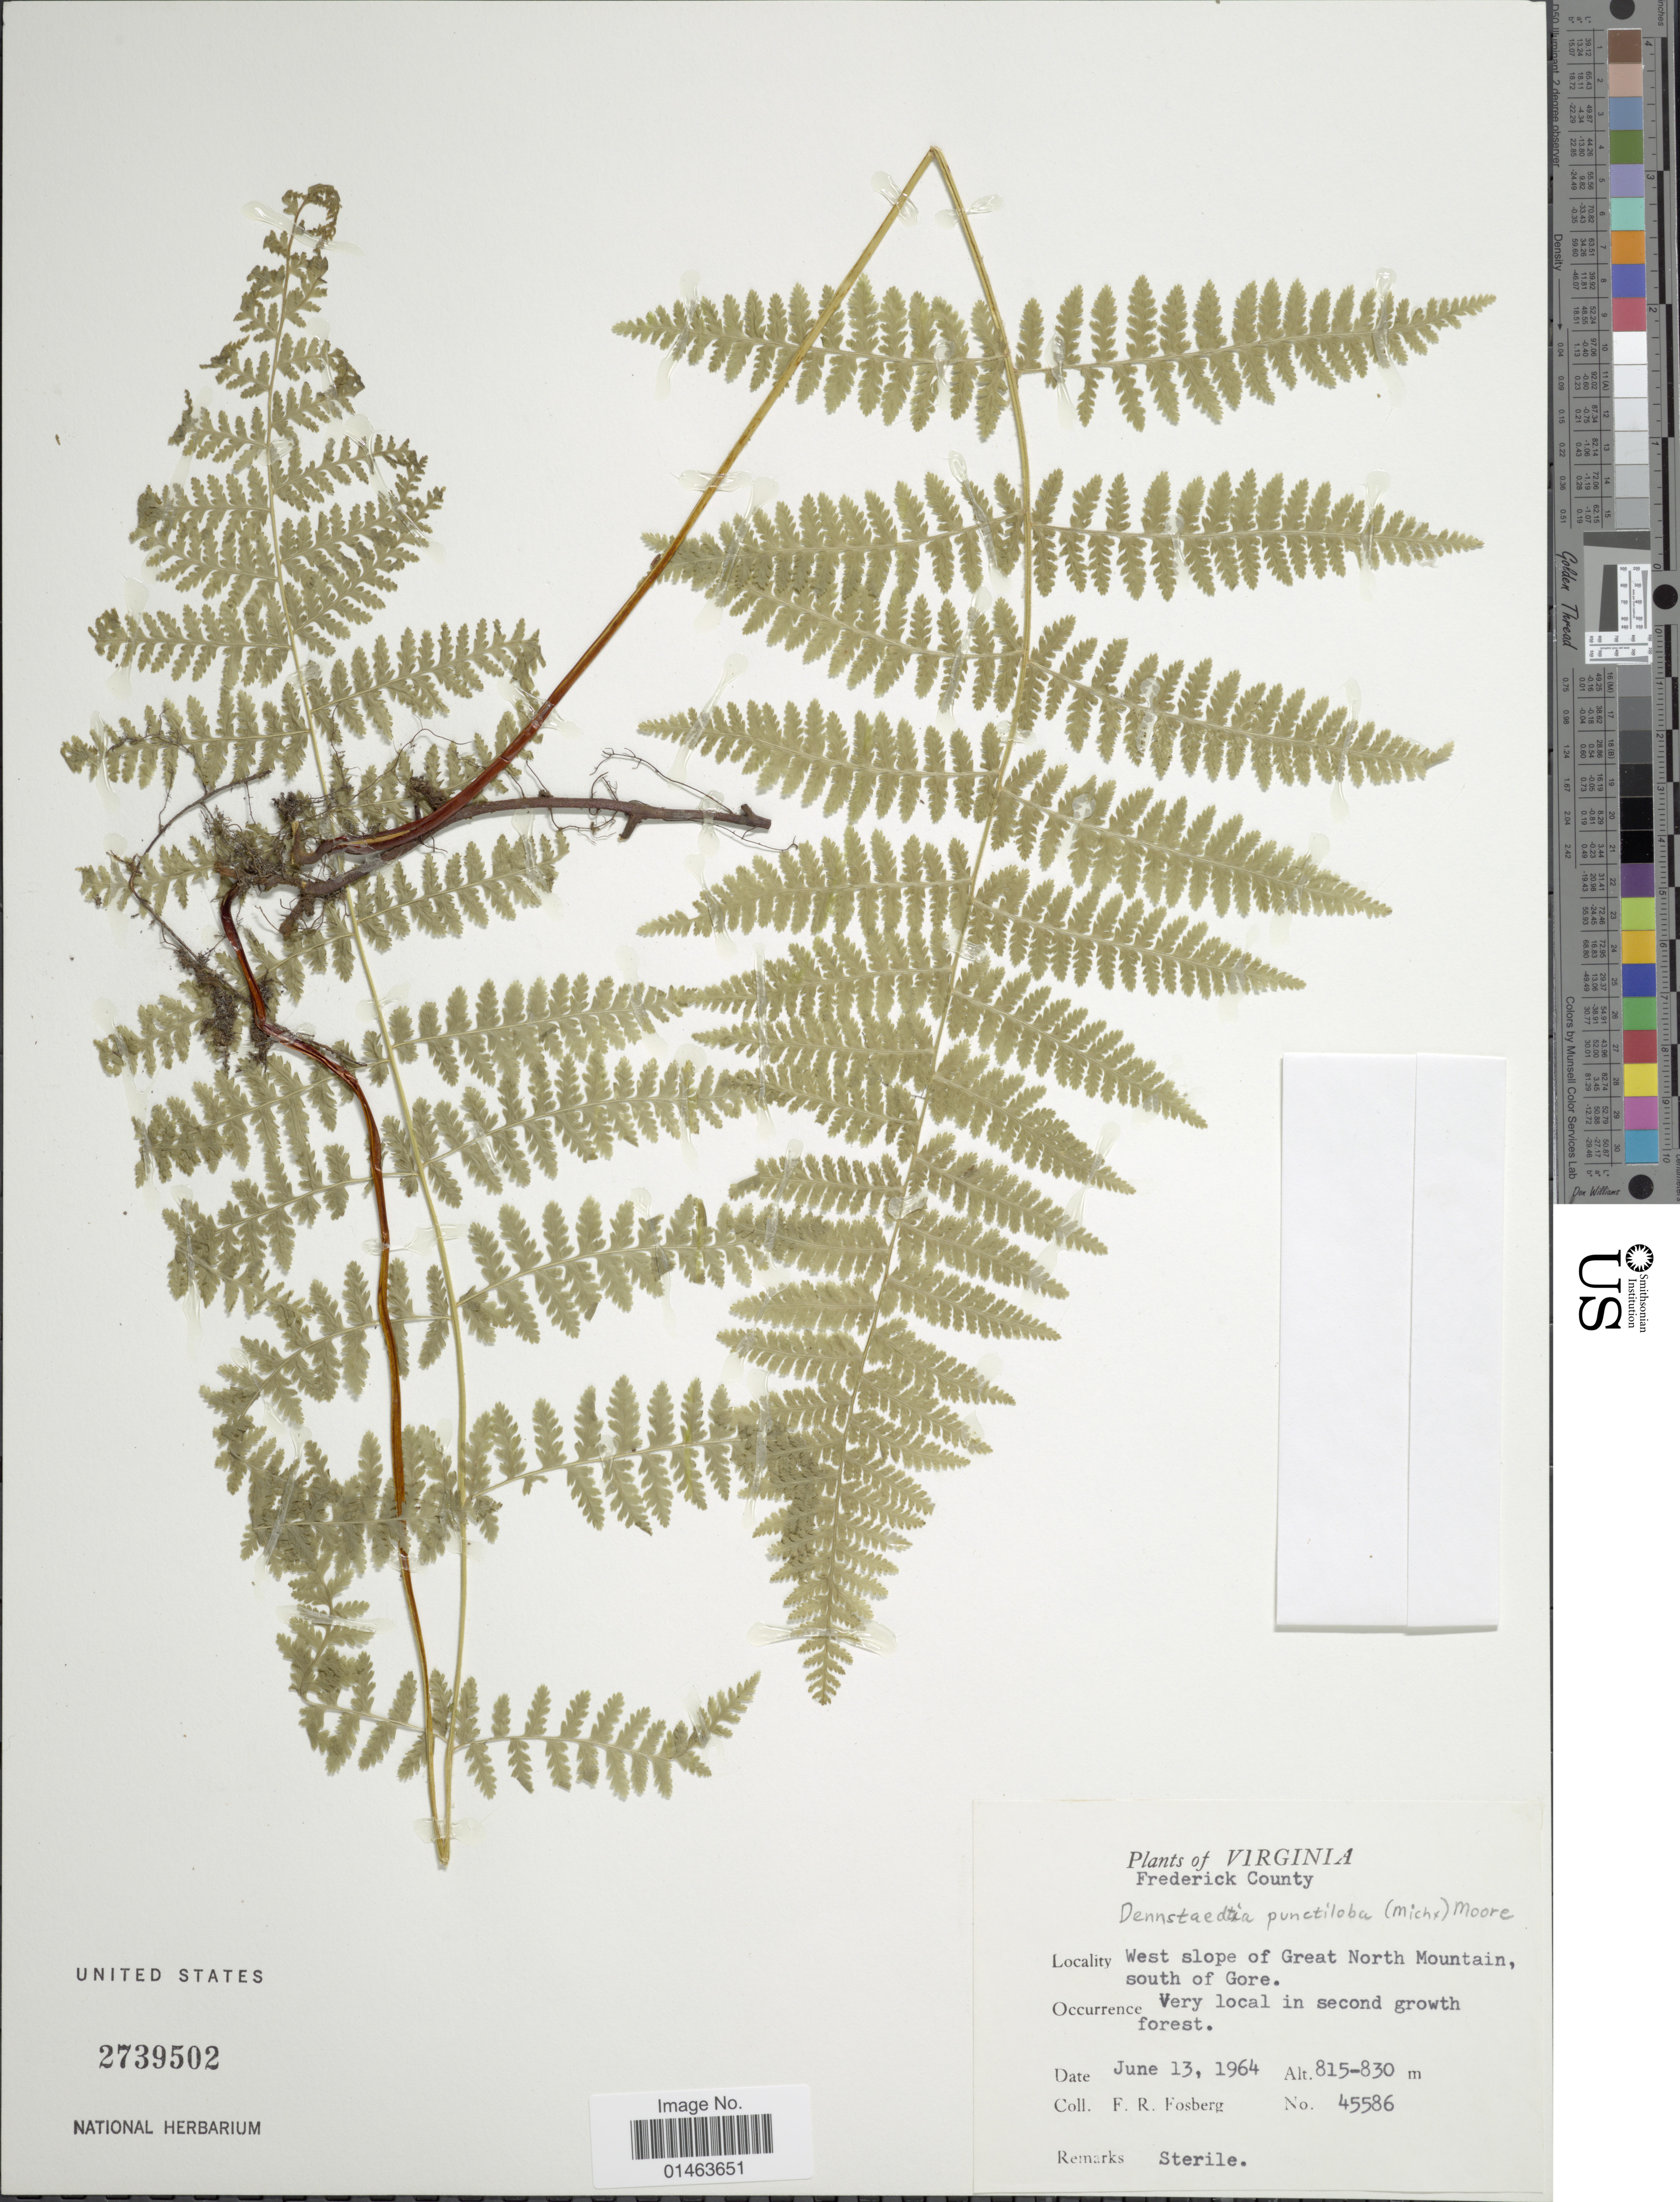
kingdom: Plantae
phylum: Tracheophyta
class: Polypodiopsida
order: Polypodiales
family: Dennstaedtiaceae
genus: Dennstaedtia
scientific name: Dennstaedtia punctilobula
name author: (Michx.) T. Moore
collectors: F. R. Fosberg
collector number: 45586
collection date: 1964-06-13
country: United States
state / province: Virginia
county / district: Frederick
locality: Frederick County, West Slope of Great North Mountain, south of Gore.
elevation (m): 815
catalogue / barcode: US 2739502